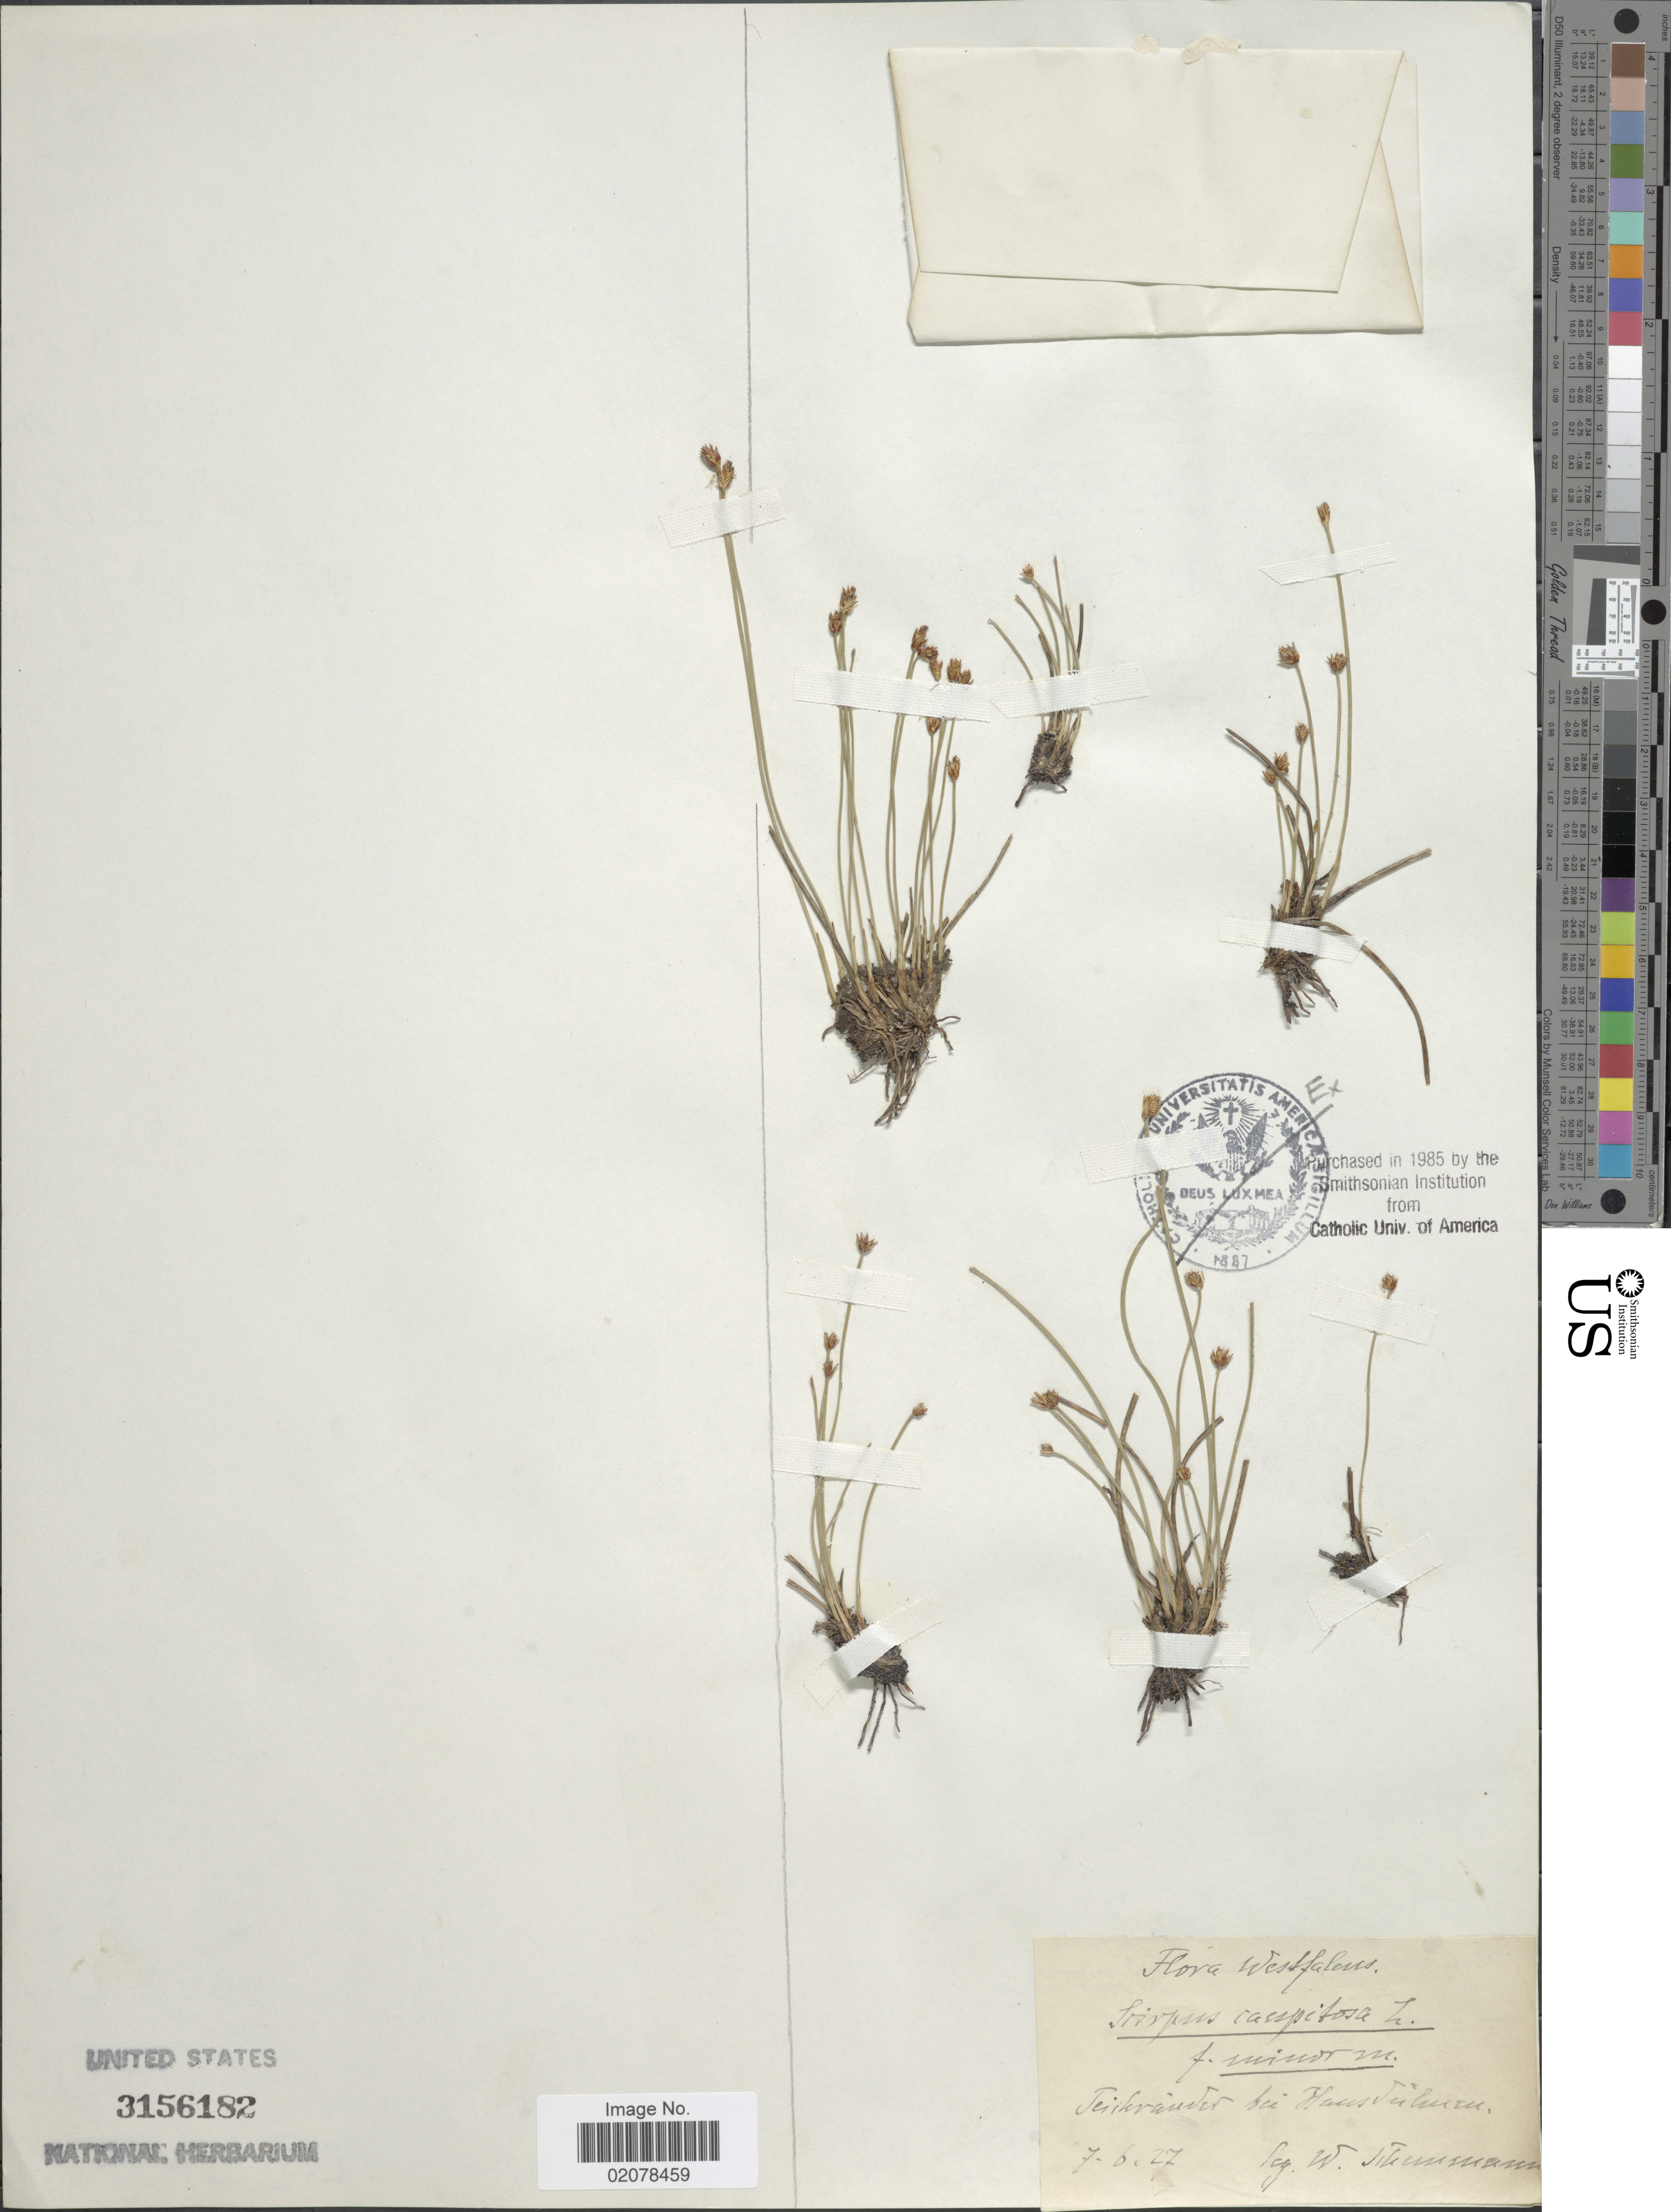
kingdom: Plantae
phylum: Tracheophyta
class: Liliopsida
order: Poales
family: Cyperaceae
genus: Trichophorum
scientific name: Trichophorum cespitosum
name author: (L.) Hartm.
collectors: W. Schemmann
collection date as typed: Transcribed d/m/y: 7/6/27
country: Germany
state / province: Nordrhein-Westfalen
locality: Westfalens, Teikranter fei Hyaseuhlutec [interpreted]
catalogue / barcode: US 3156182